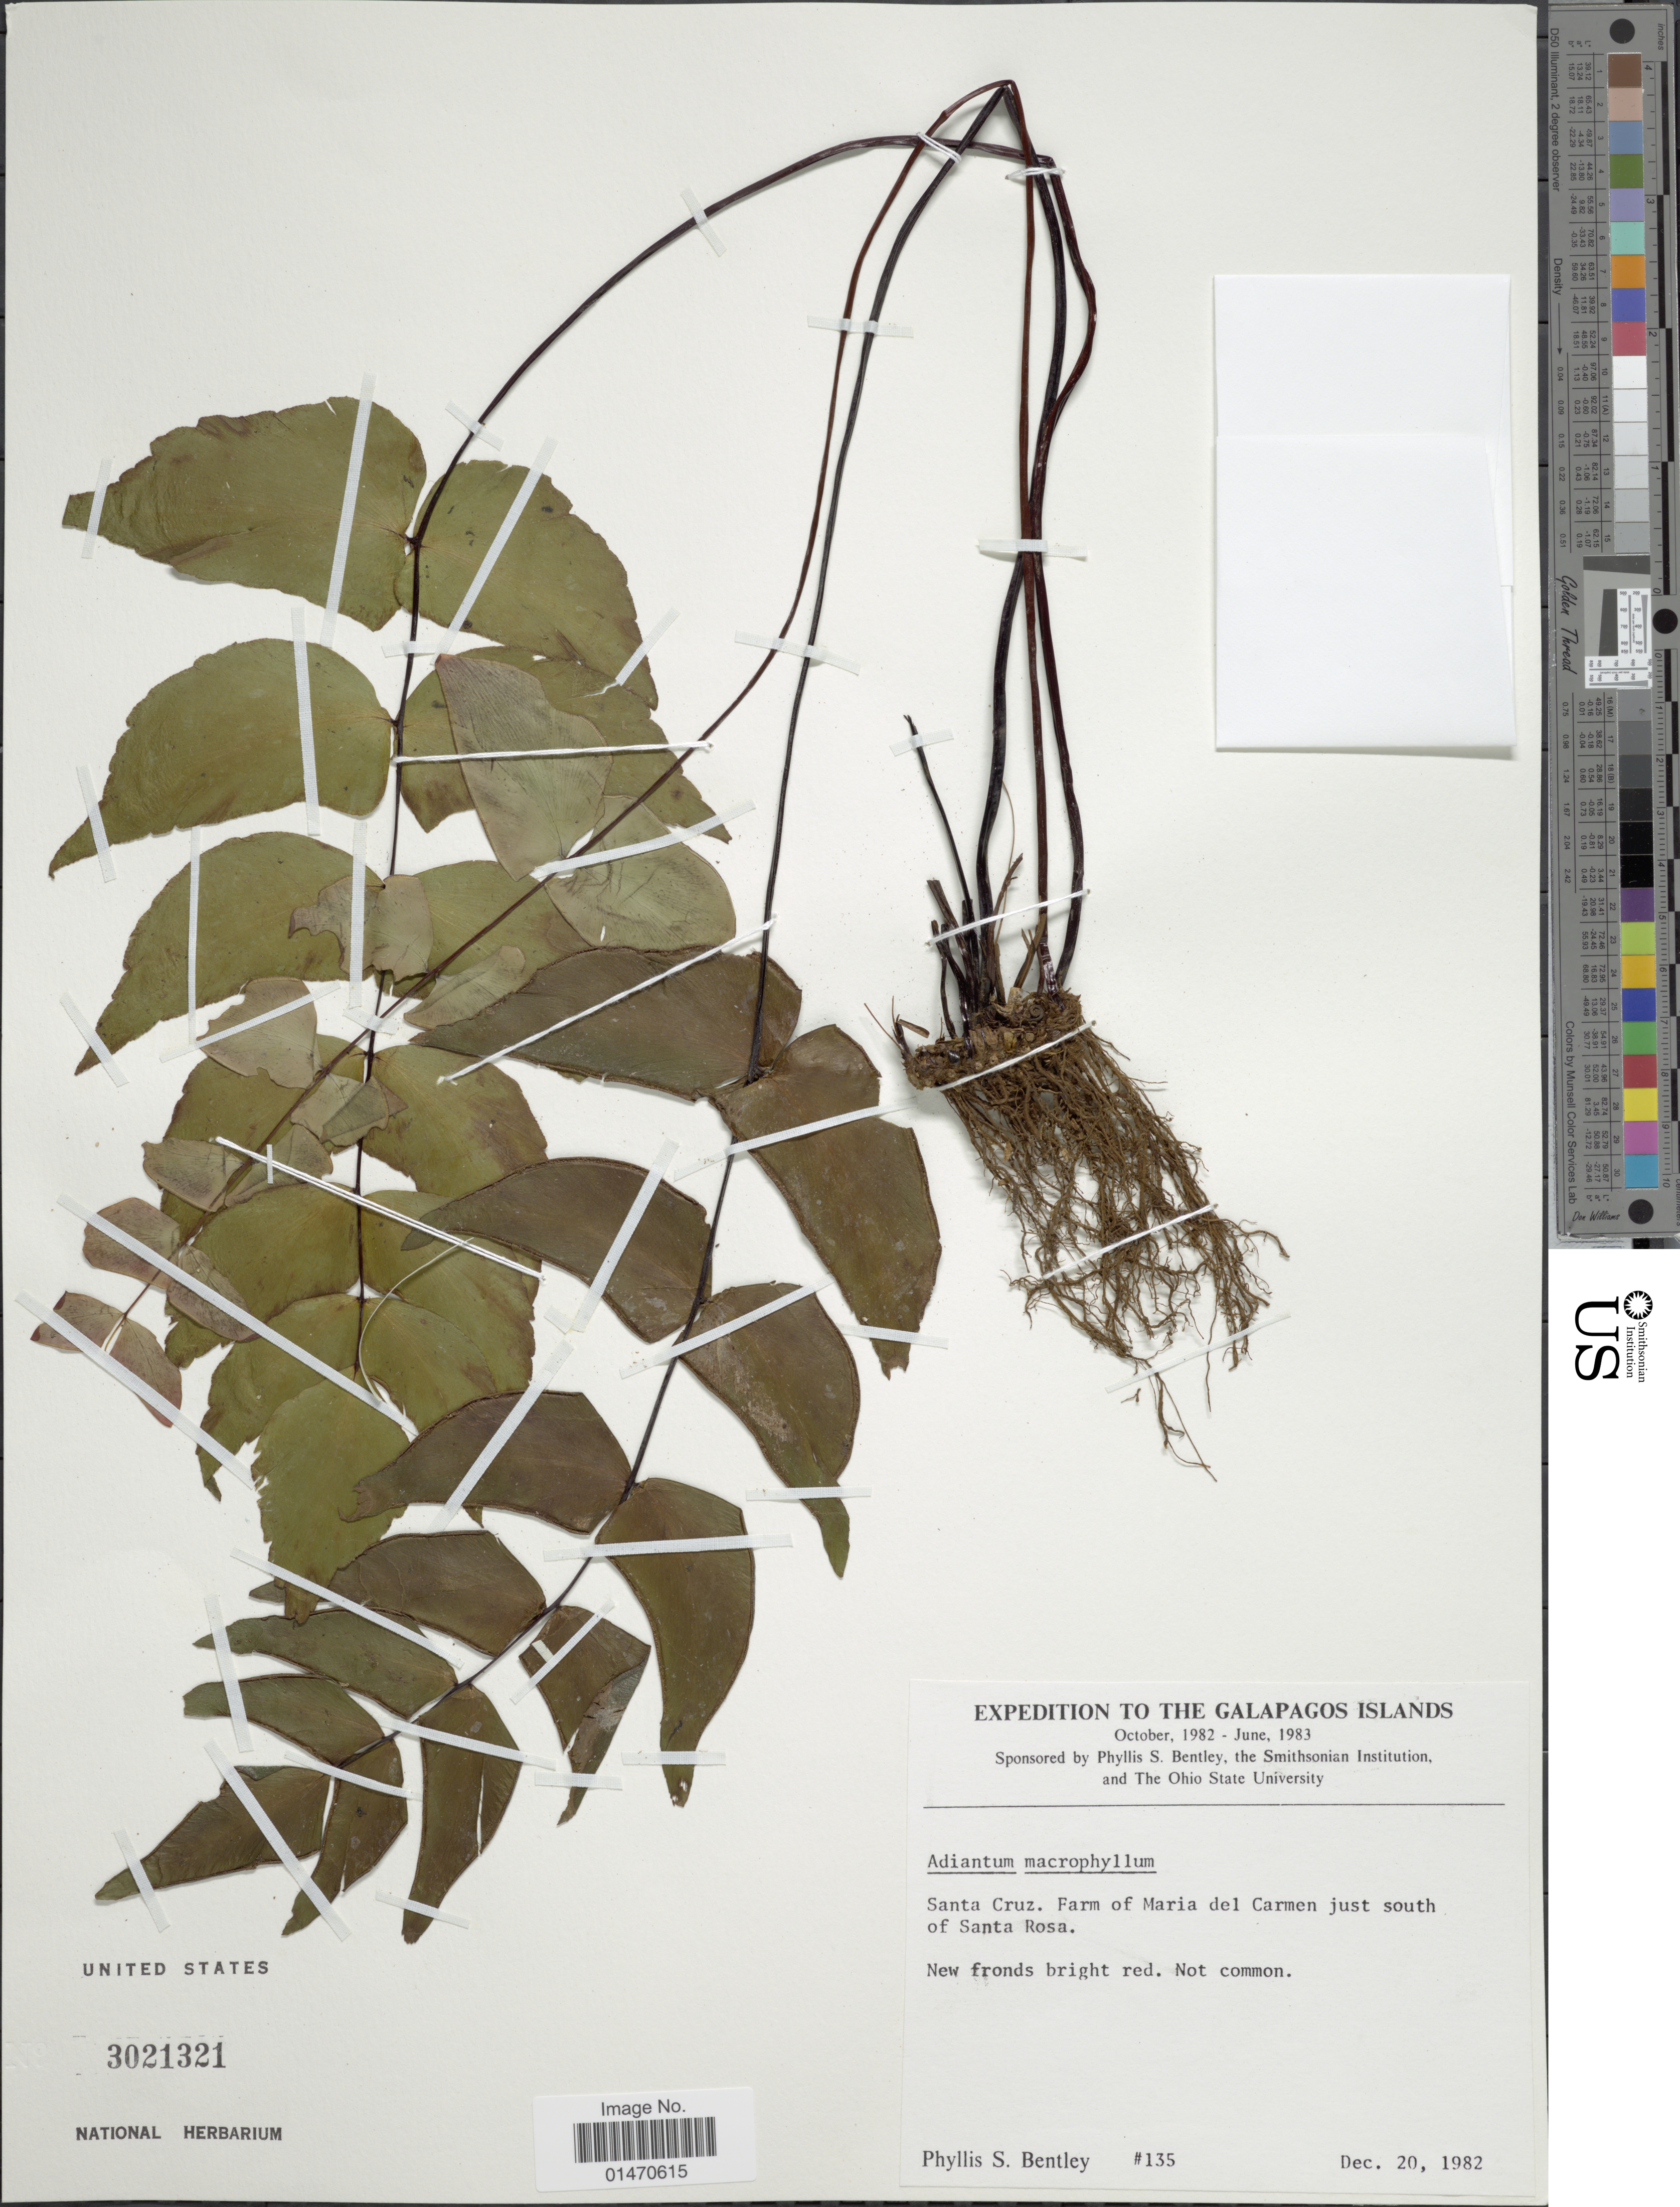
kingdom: Plantae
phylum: Tracheophyta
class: Polypodiopsida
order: Polypodiales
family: Pteridaceae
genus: Adiantum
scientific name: Adiantum macrophyllum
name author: Sw.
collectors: P. S. Bentley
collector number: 135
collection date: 1982-12-20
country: Ecuador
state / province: Colón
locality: Galapagos Islands, Santa Cruz. Farm of Maria del Carmen just south of Santa Rosa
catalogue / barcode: US 3021321